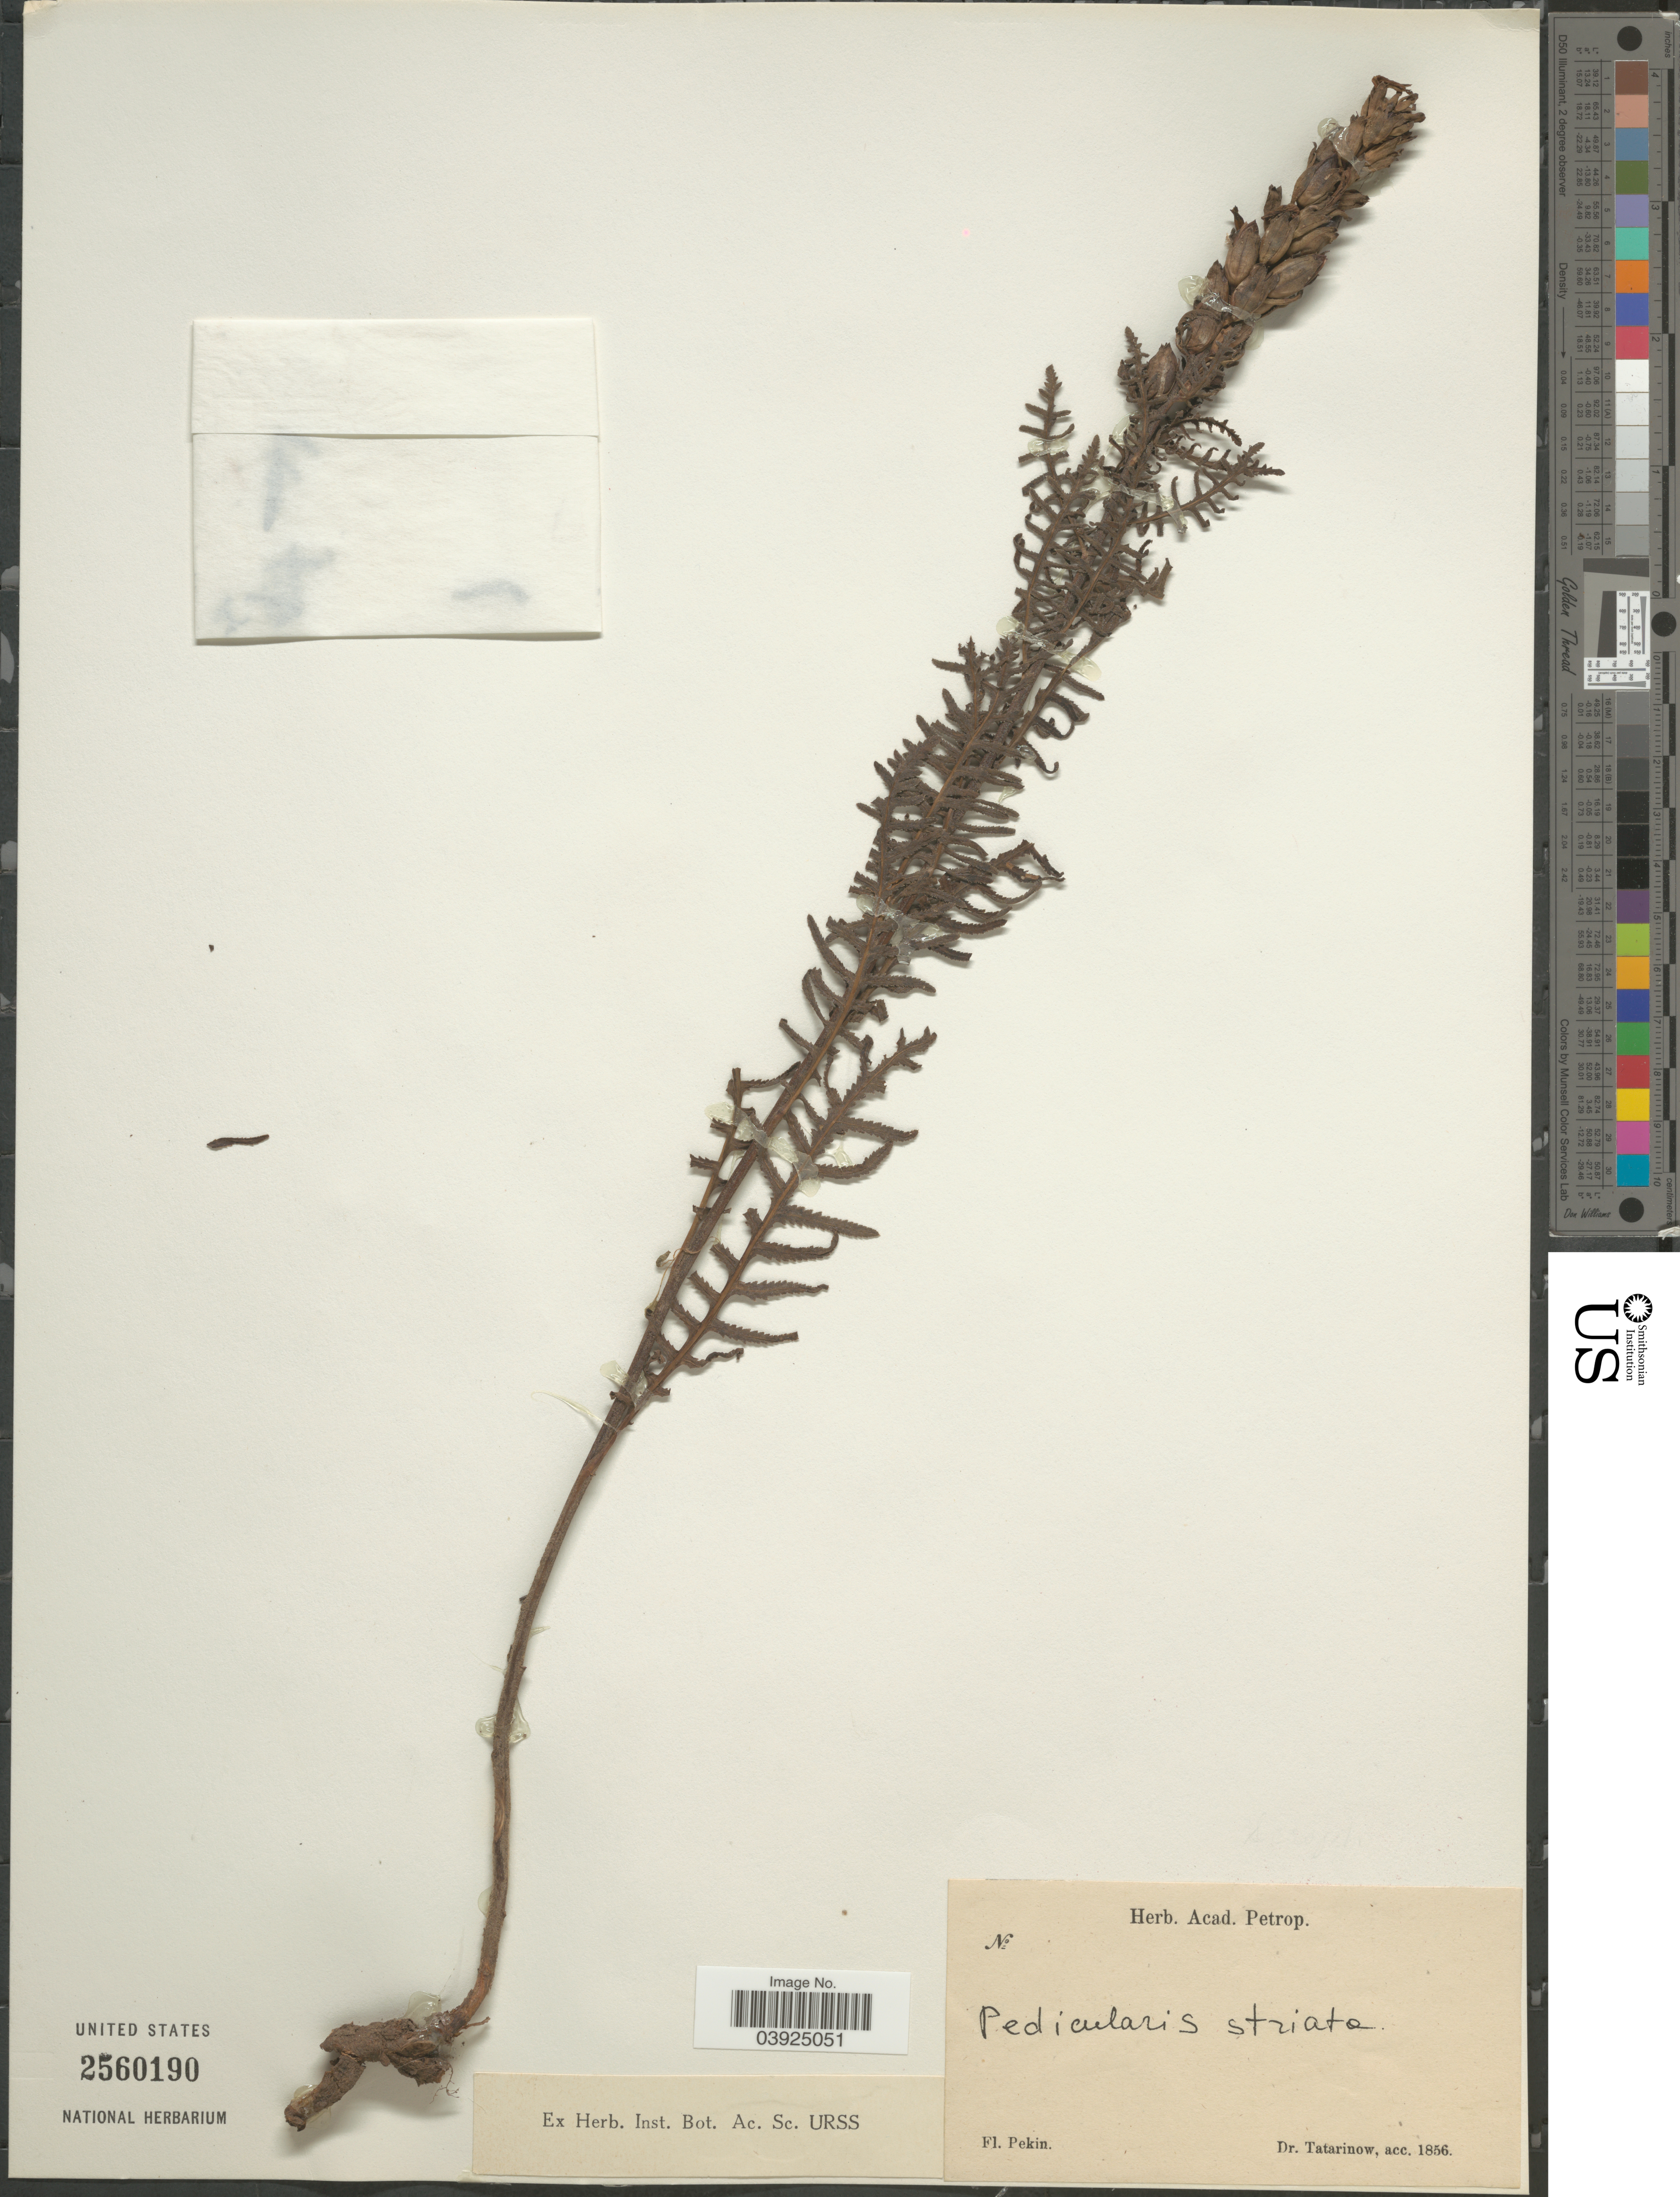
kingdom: Plantae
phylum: Tracheophyta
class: Magnoliopsida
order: Lamiales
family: Orobanchaceae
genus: Pedicularis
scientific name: Pedicularis striata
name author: Pall.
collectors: -. Tatarinow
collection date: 1856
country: China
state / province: Beijing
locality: Fl. Pekin.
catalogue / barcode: US 2560190